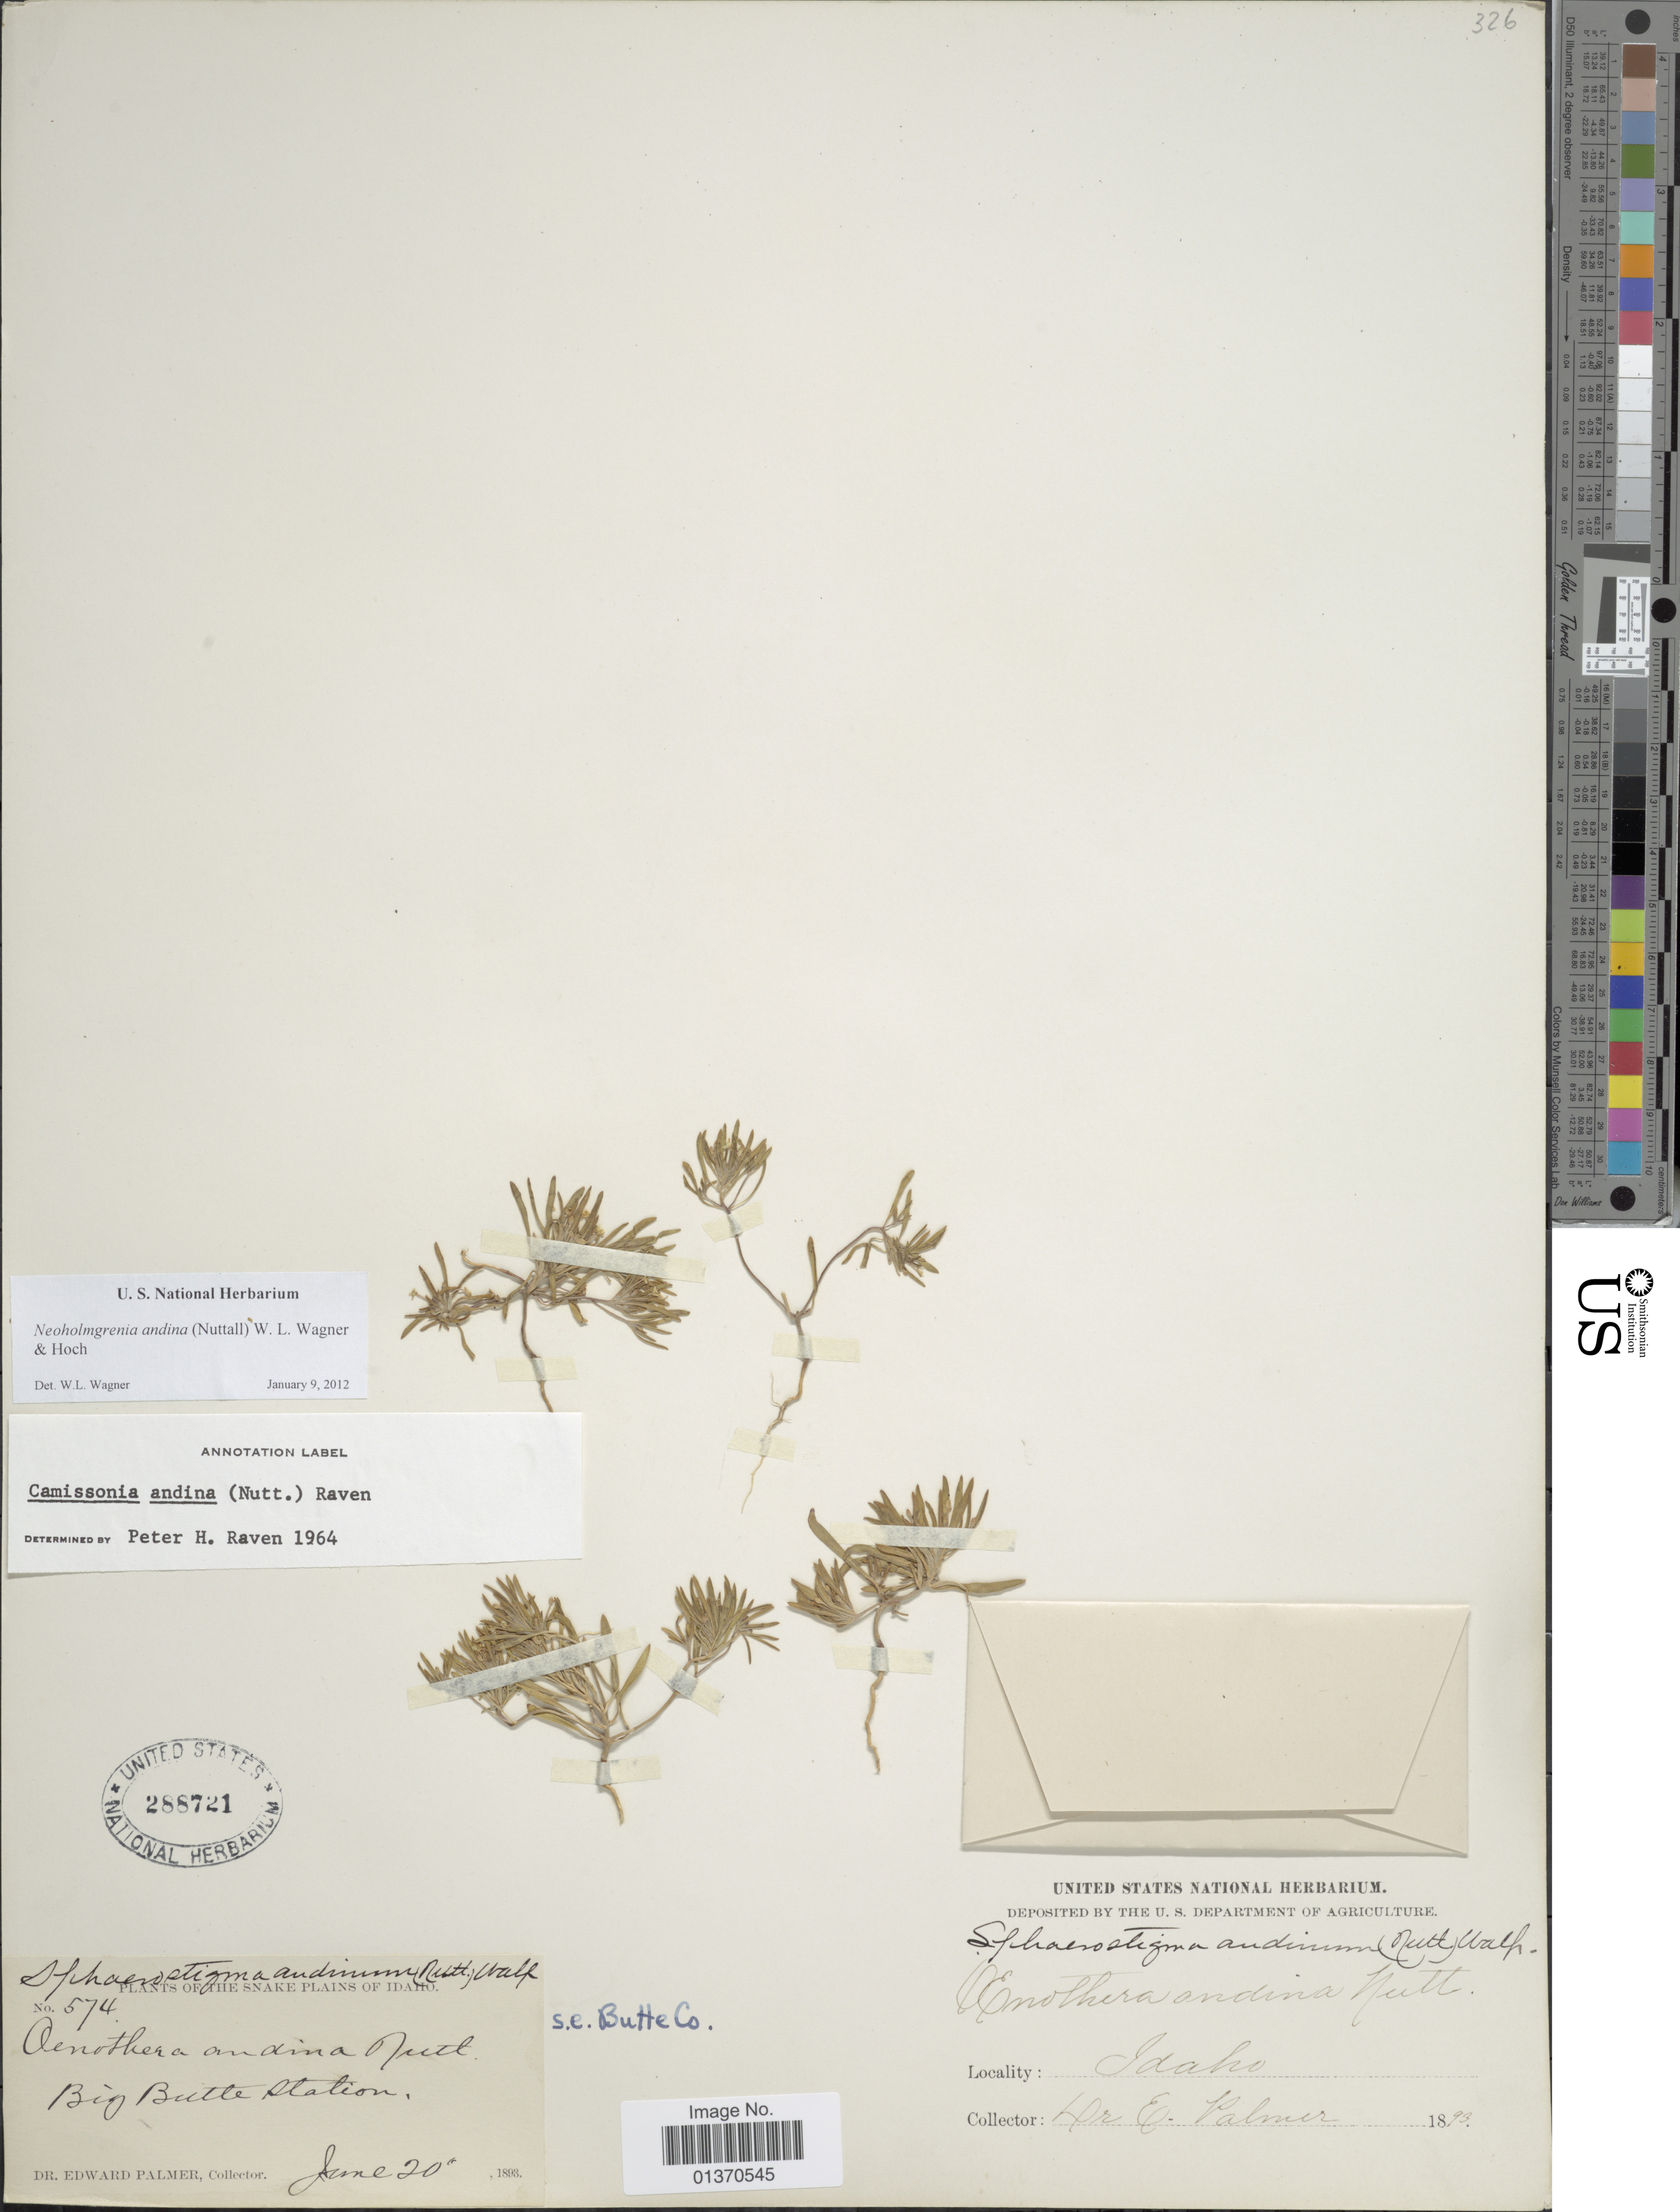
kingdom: Plantae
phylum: Tracheophyta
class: Magnoliopsida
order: Myrtales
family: Onagraceae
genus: Neoholmgrenia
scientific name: Neoholmgrenia andina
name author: (Nutt.) W.L. Wagner & Hoch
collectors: E. Palmer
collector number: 574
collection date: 1893-06-20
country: United States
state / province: Idaho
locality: Snake Plains of Idaho, Big Butte Station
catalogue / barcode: US 288721